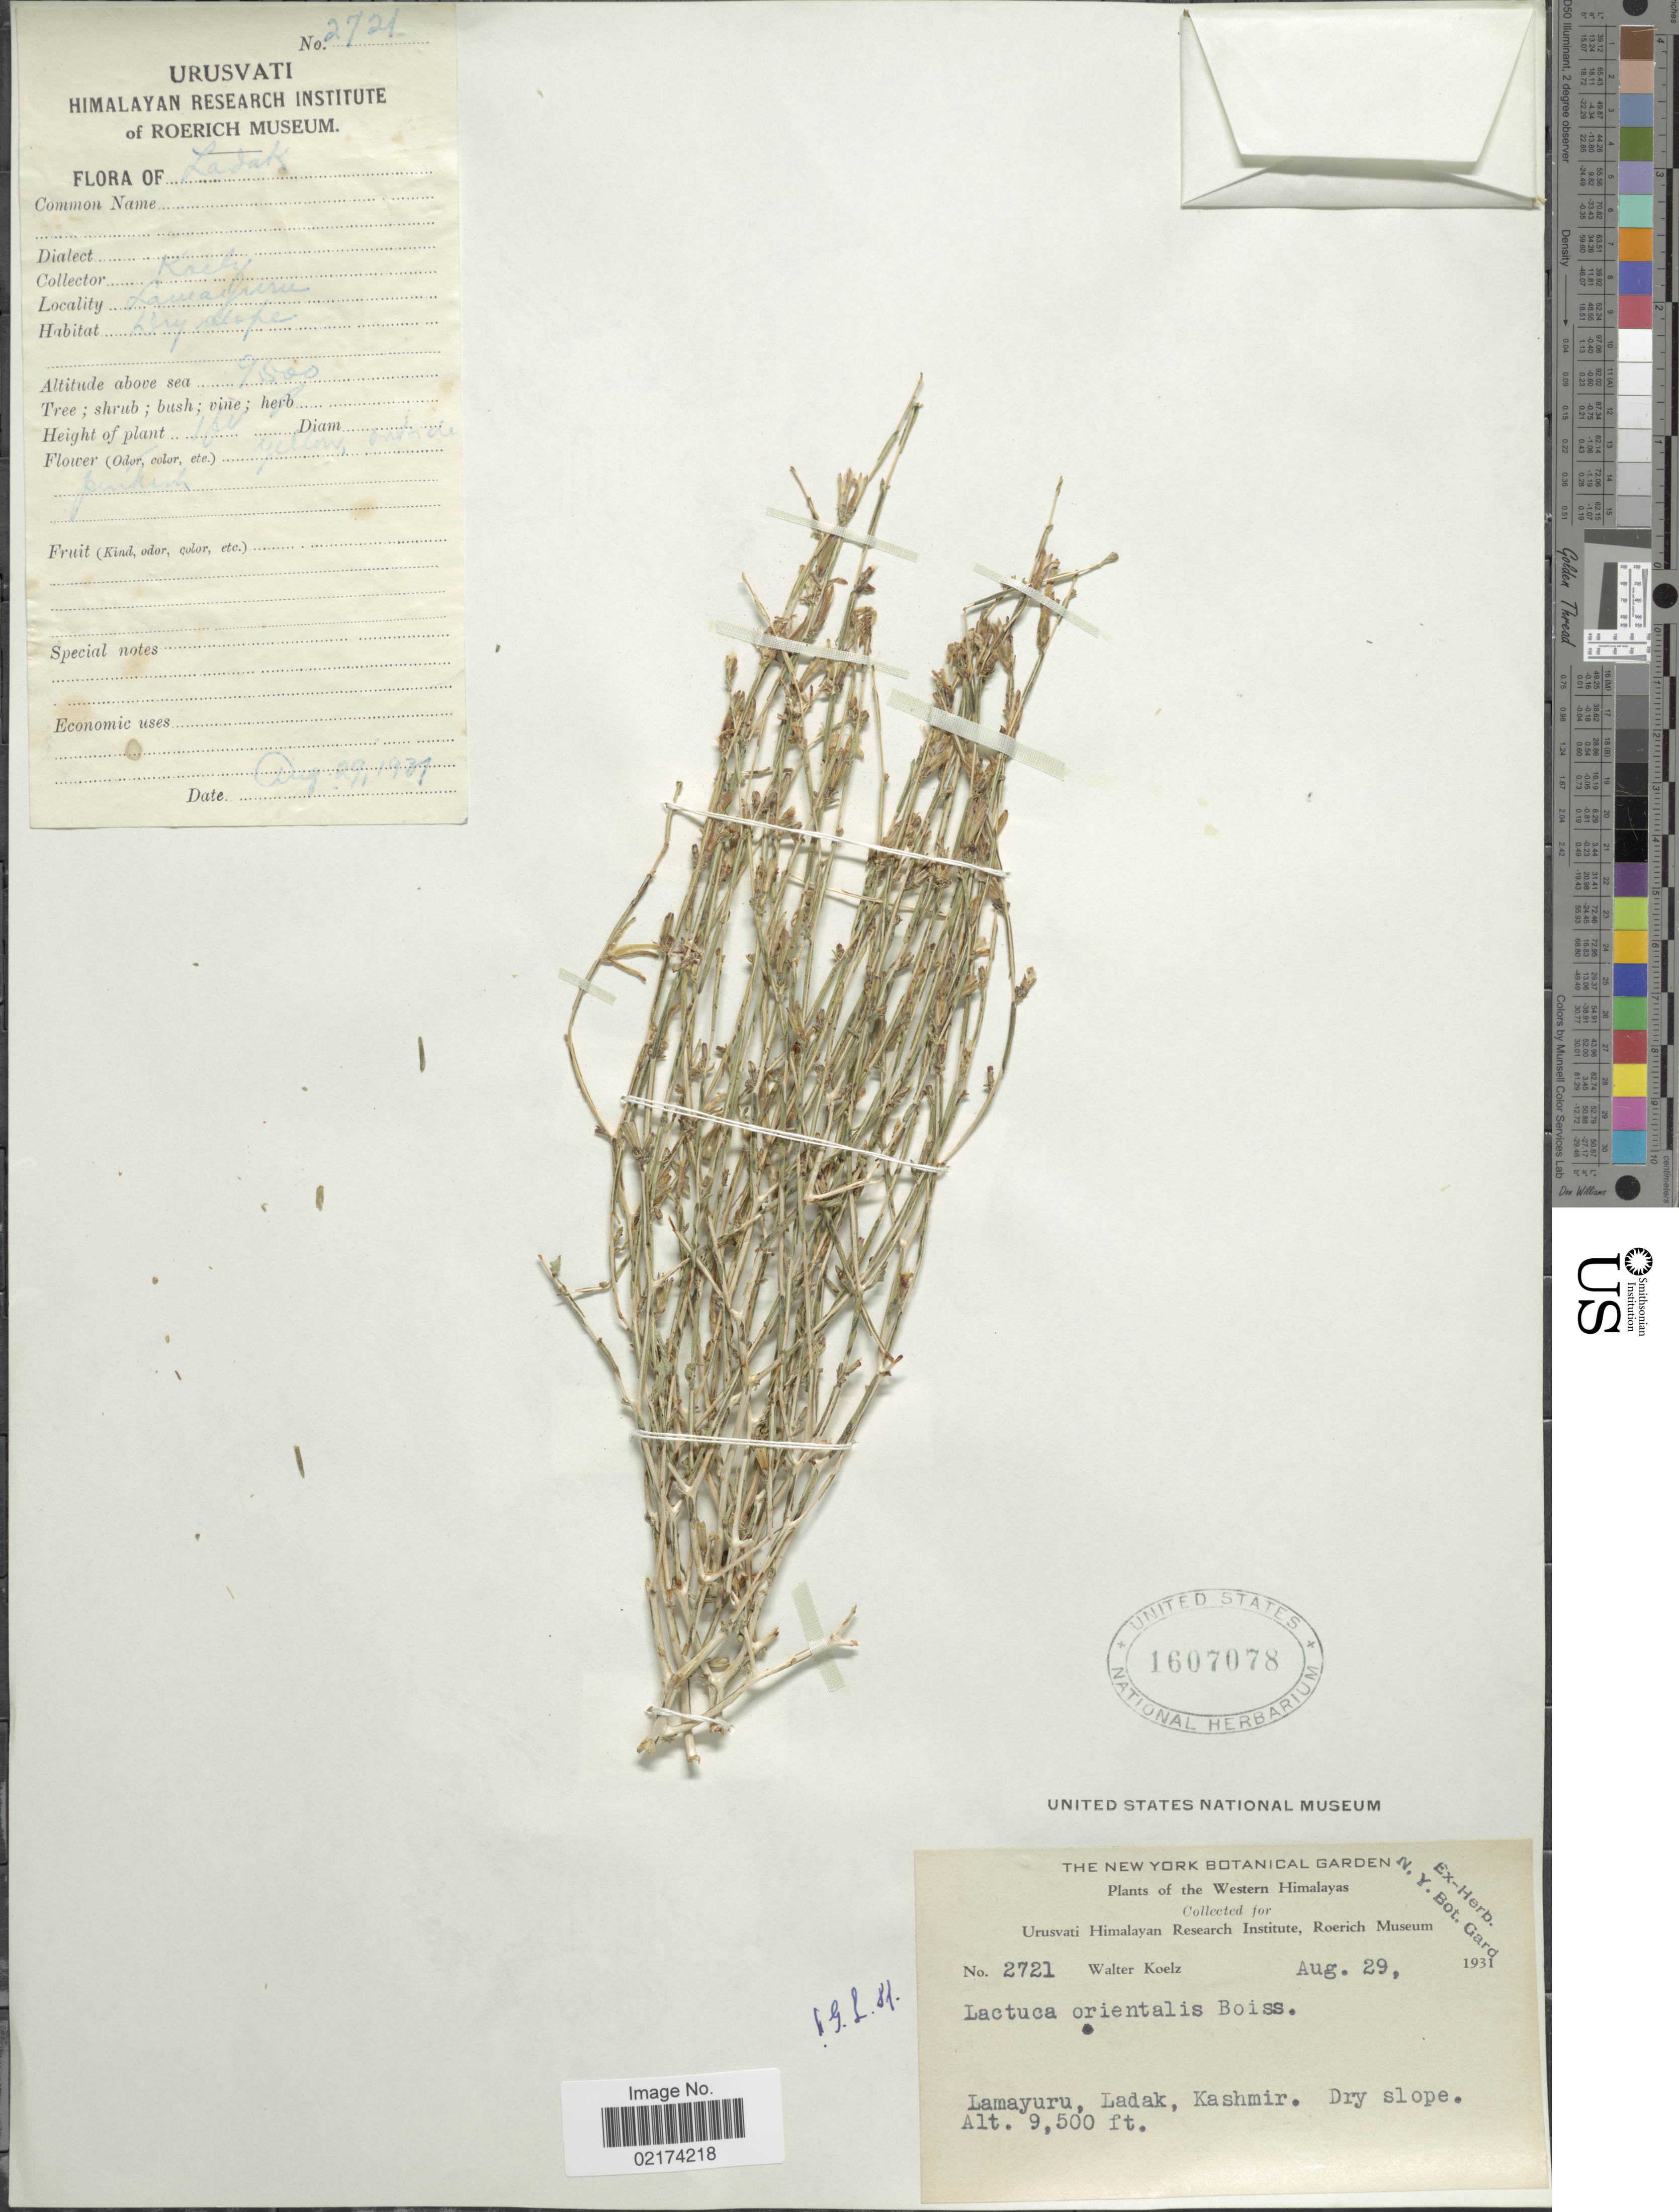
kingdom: Plantae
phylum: Tracheophyta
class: Magnoliopsida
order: Asterales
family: Asteraceae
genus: Lactuca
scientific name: Lactuca orientalis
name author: (Boiss.) Boiss.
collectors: W. N. Koelz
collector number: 2721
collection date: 1931-08-29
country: India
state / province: Ladakh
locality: Western Himalayas, Lamayuru, Ladak, Kashmir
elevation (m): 2896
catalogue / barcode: US 1607078